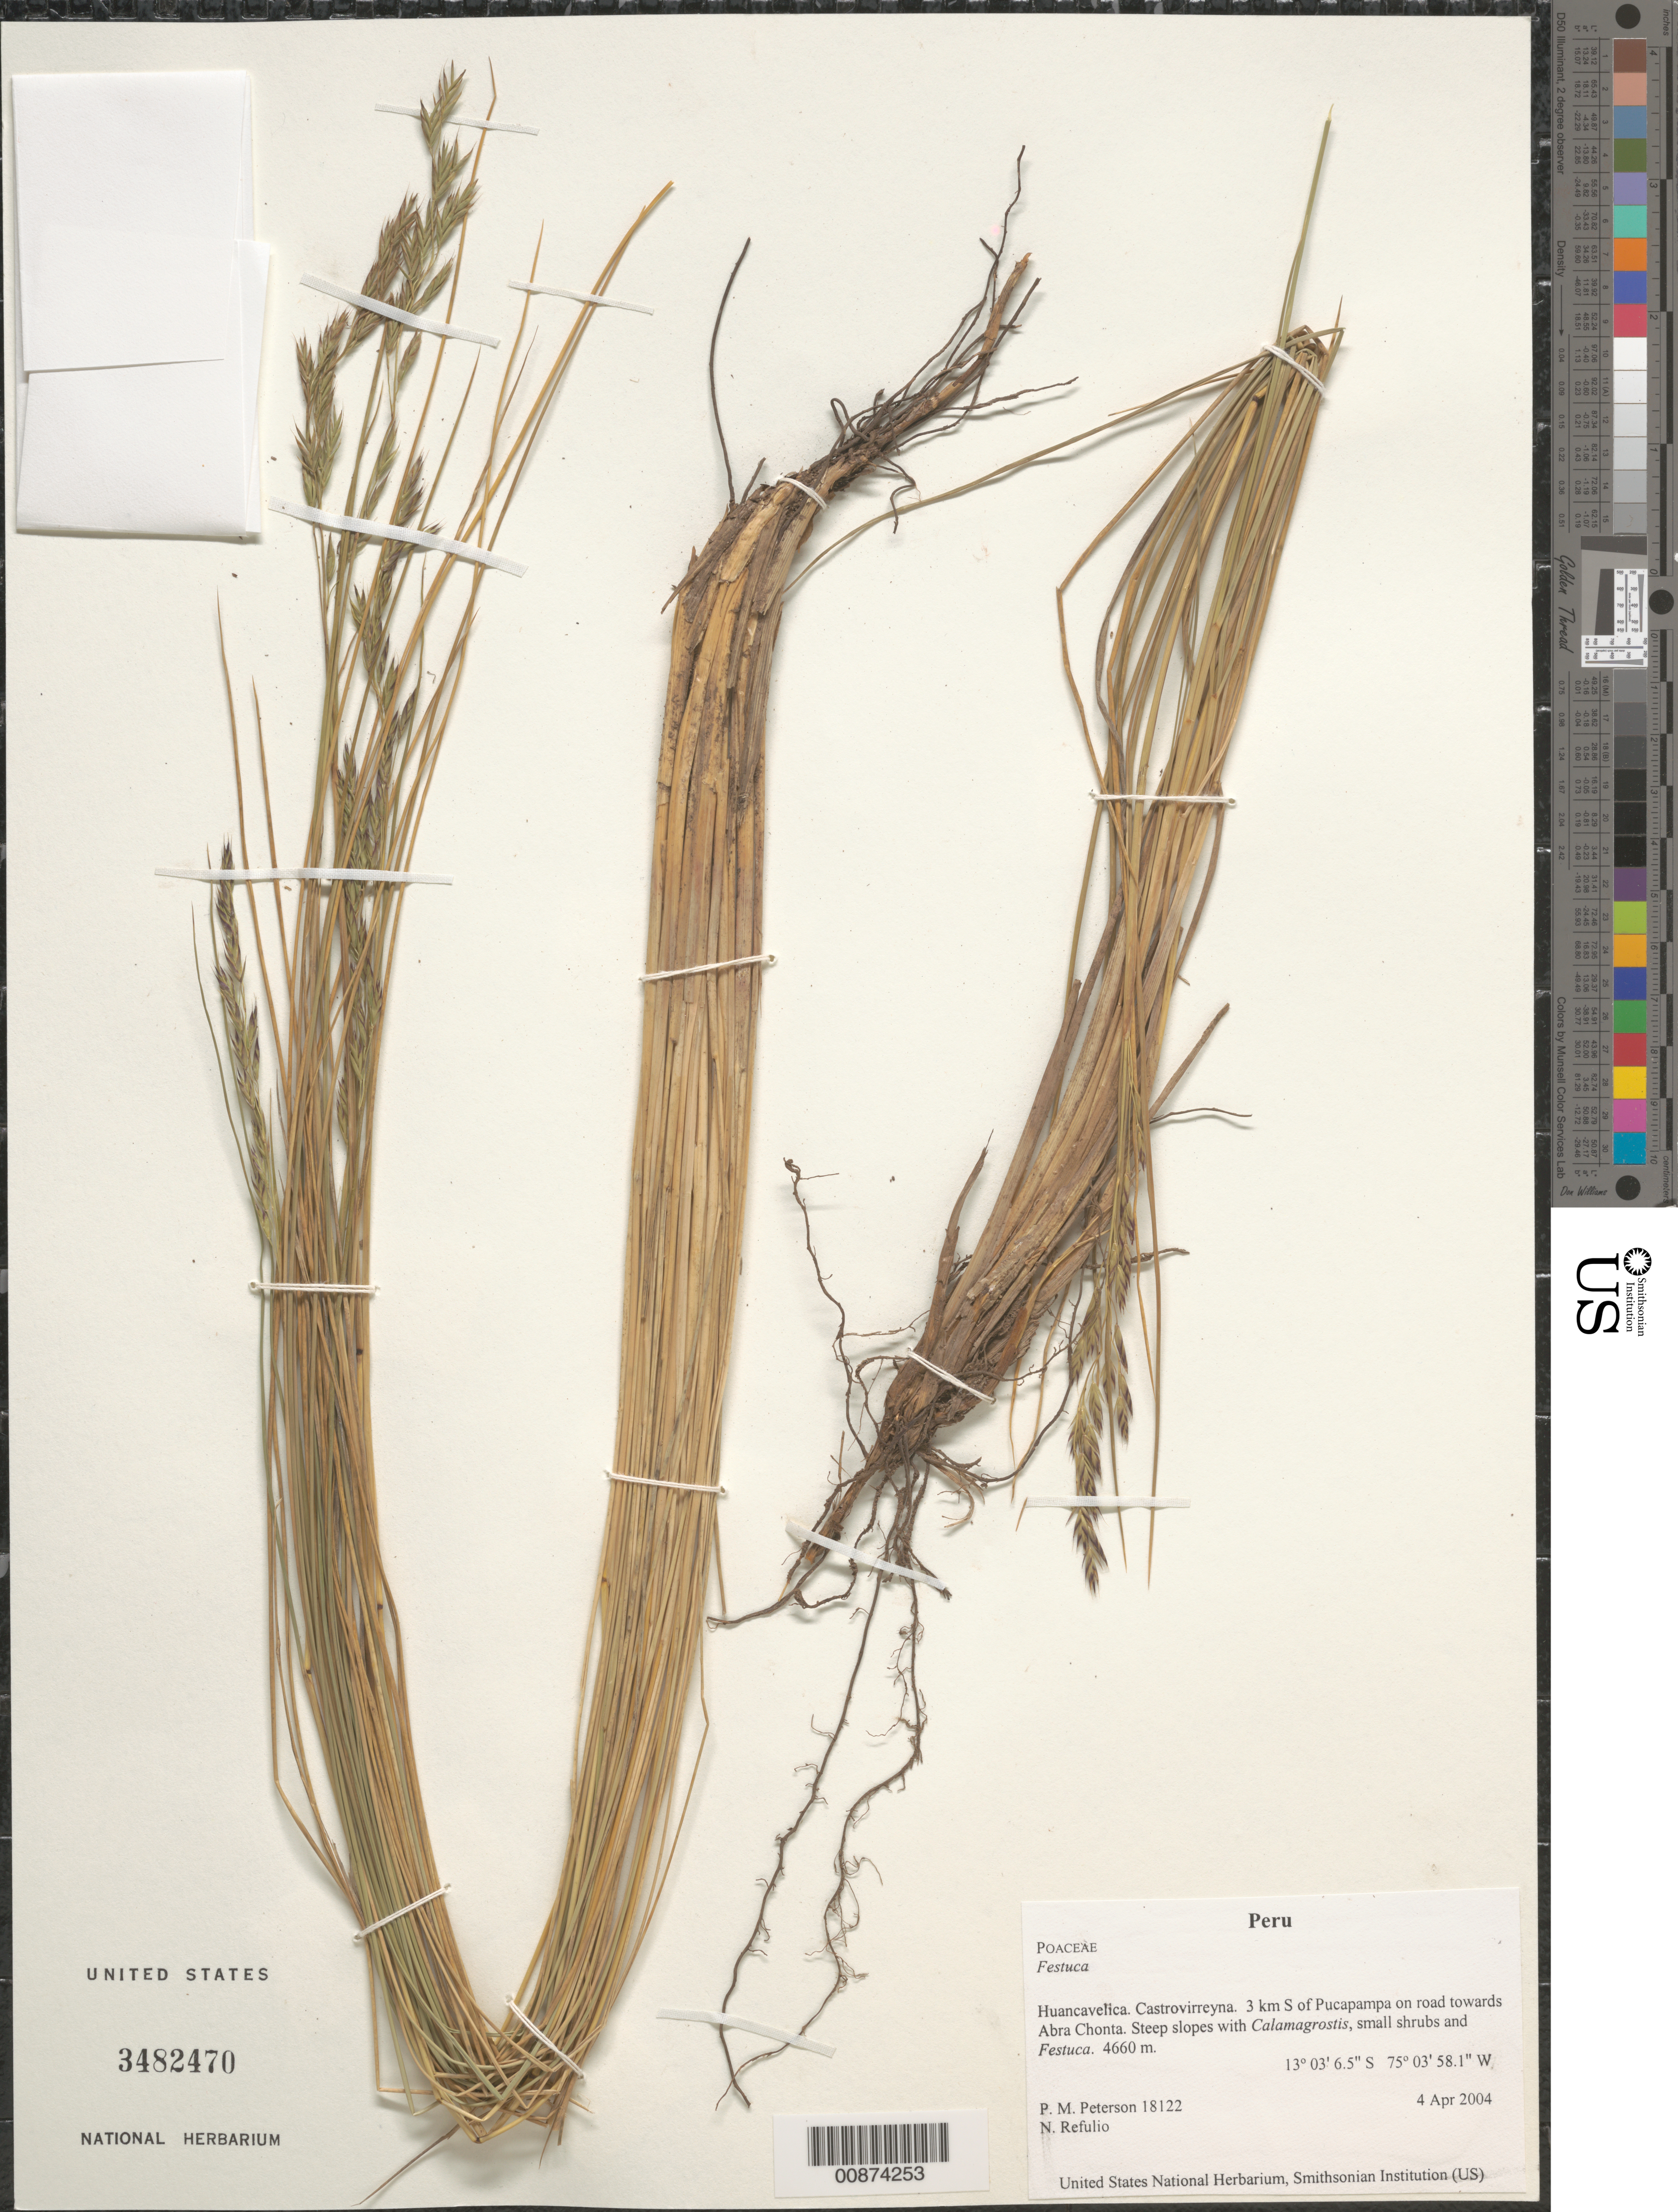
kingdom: Plantae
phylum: Tracheophyta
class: Liliopsida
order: Poales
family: Poaceae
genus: Festuca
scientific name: Festuca sp.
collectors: P. M. Peterson & N. Refulio-Rodríguez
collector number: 18122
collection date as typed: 04 Apr 2004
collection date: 2004-04-04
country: Peru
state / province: Huancavelica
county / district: Castrovirreyna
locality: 3 km S of Pucapampa on road towards Abra Chonta. Steep slopes with Calamagrostis, small shrubs and Festuca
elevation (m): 4660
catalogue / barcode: US 3482470